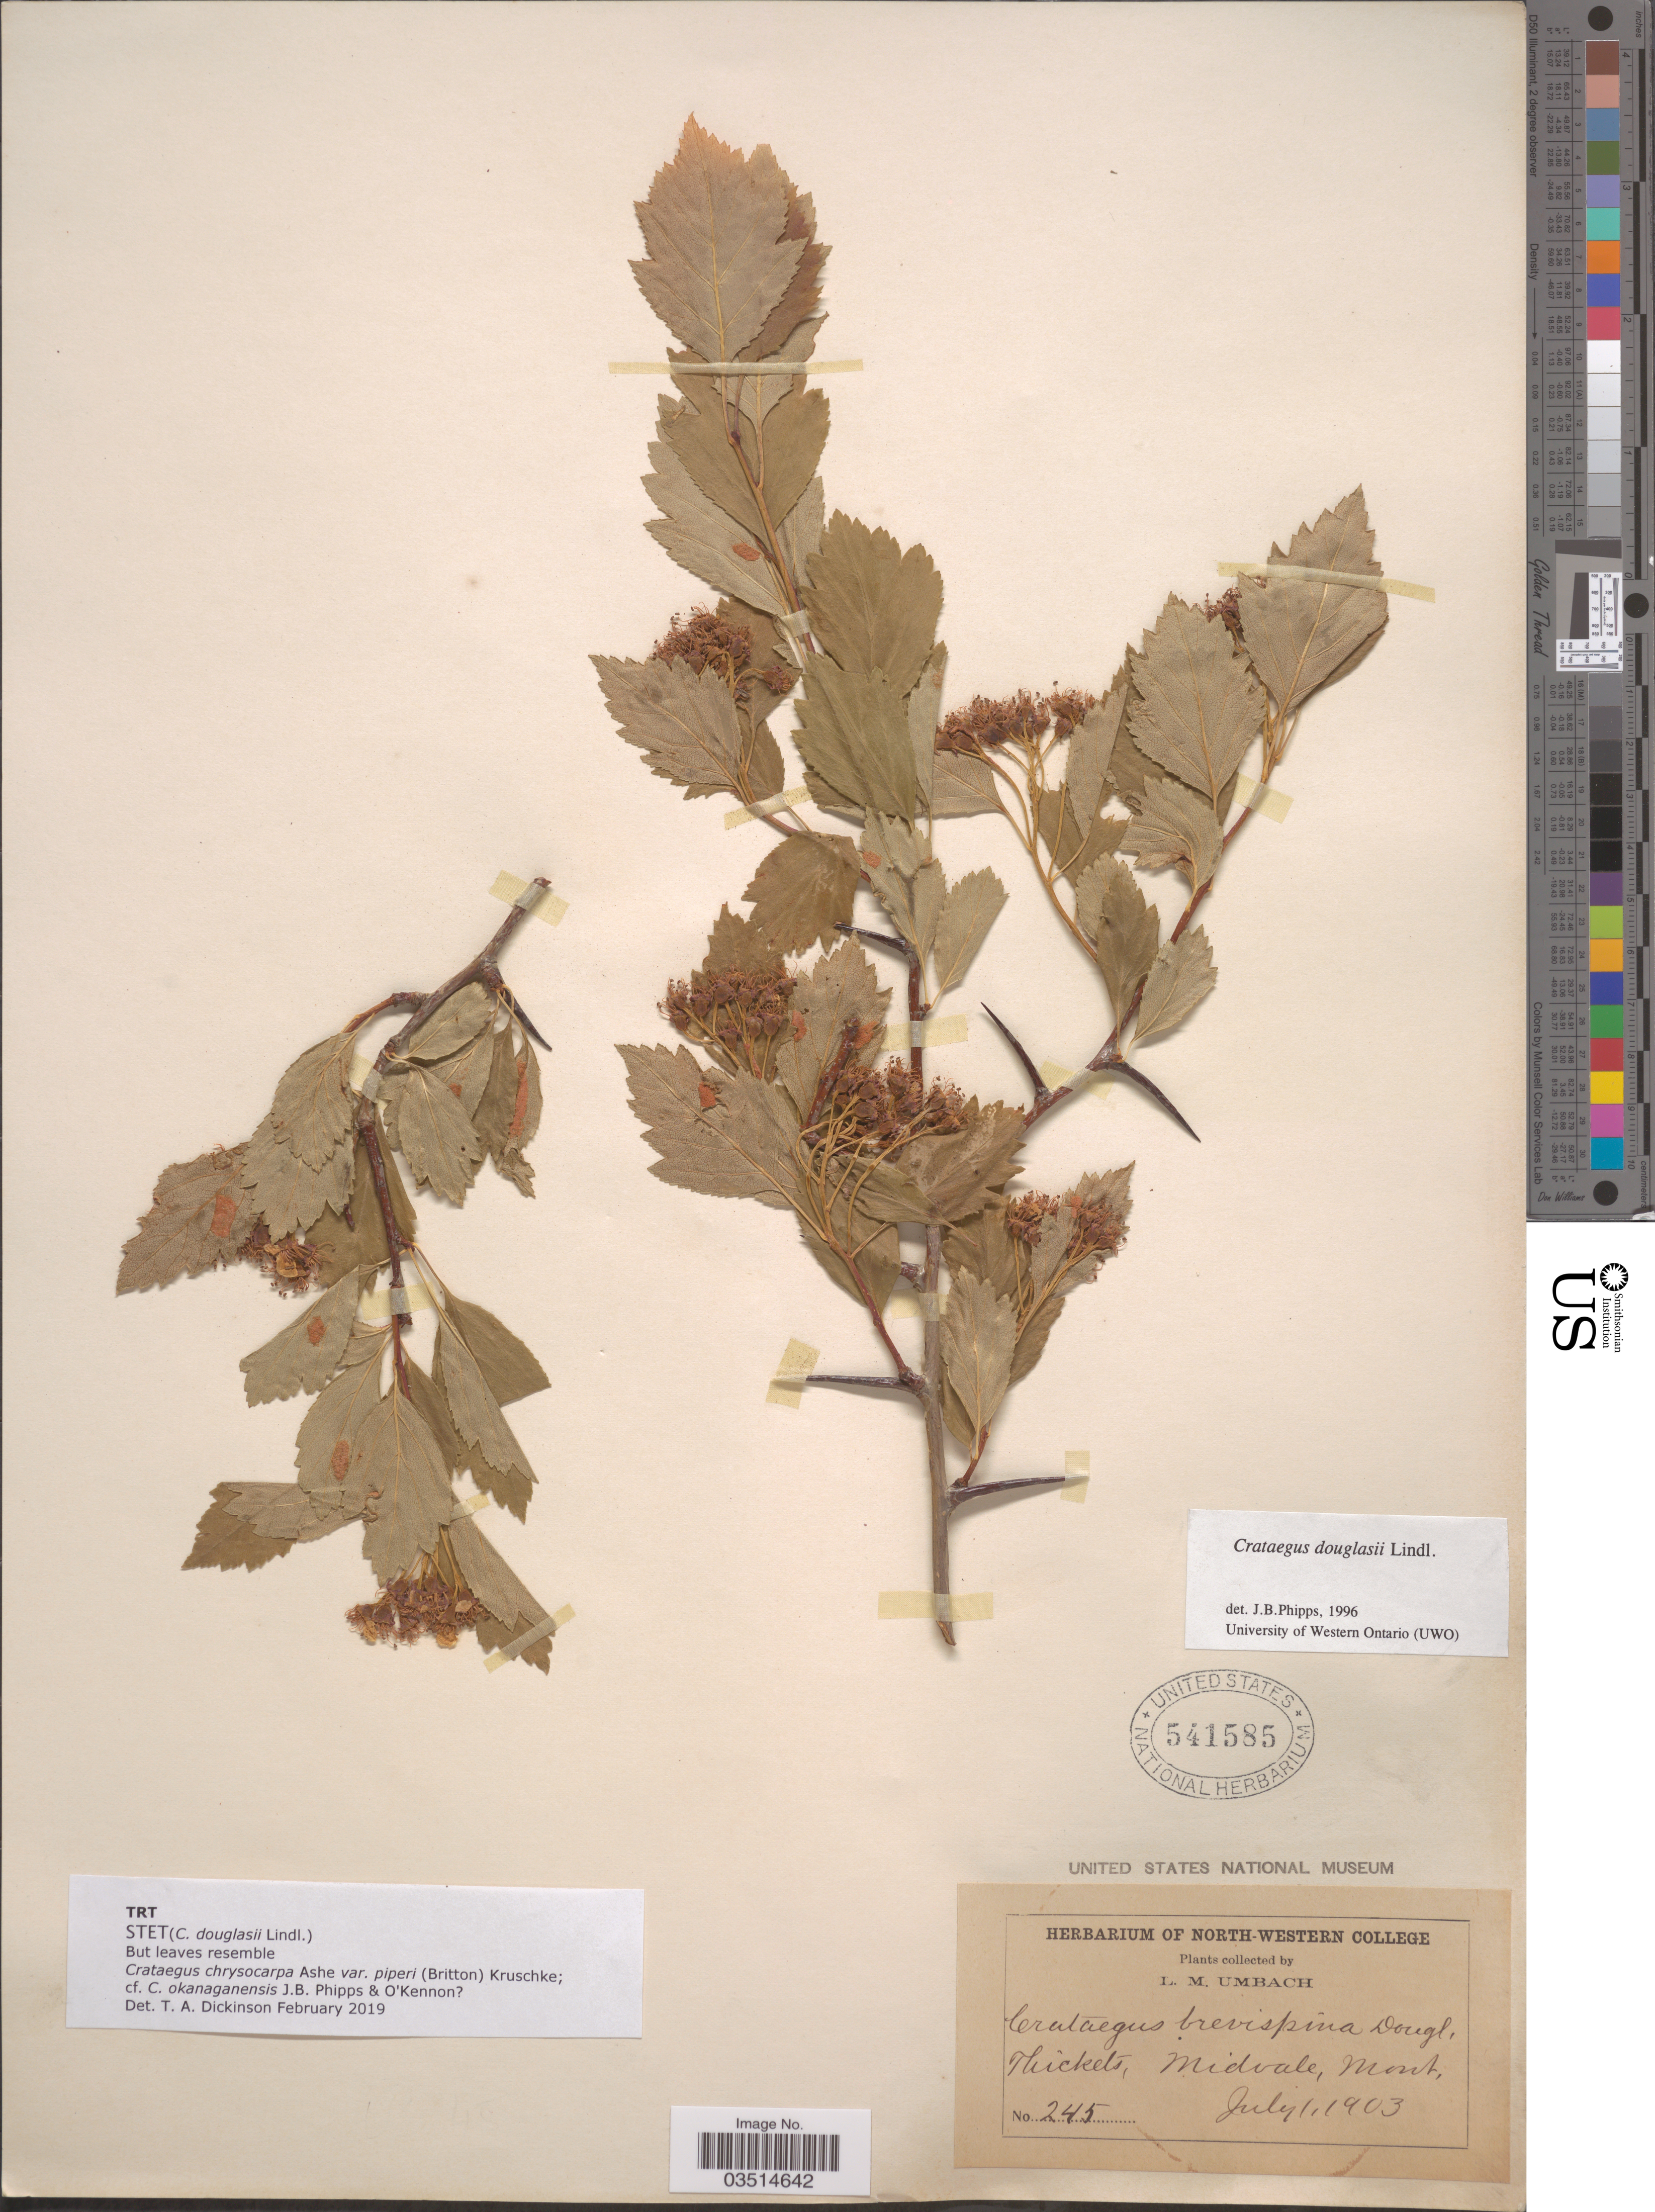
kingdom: Plantae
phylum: Tracheophyta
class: Magnoliopsida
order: Rosales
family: Rosaceae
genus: Crataegus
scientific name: Crataegus douglasii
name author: Lindl.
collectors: L. M. Umbach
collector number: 245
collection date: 1903-07-01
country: United States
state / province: Montana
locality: Midvale.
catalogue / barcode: US 541585